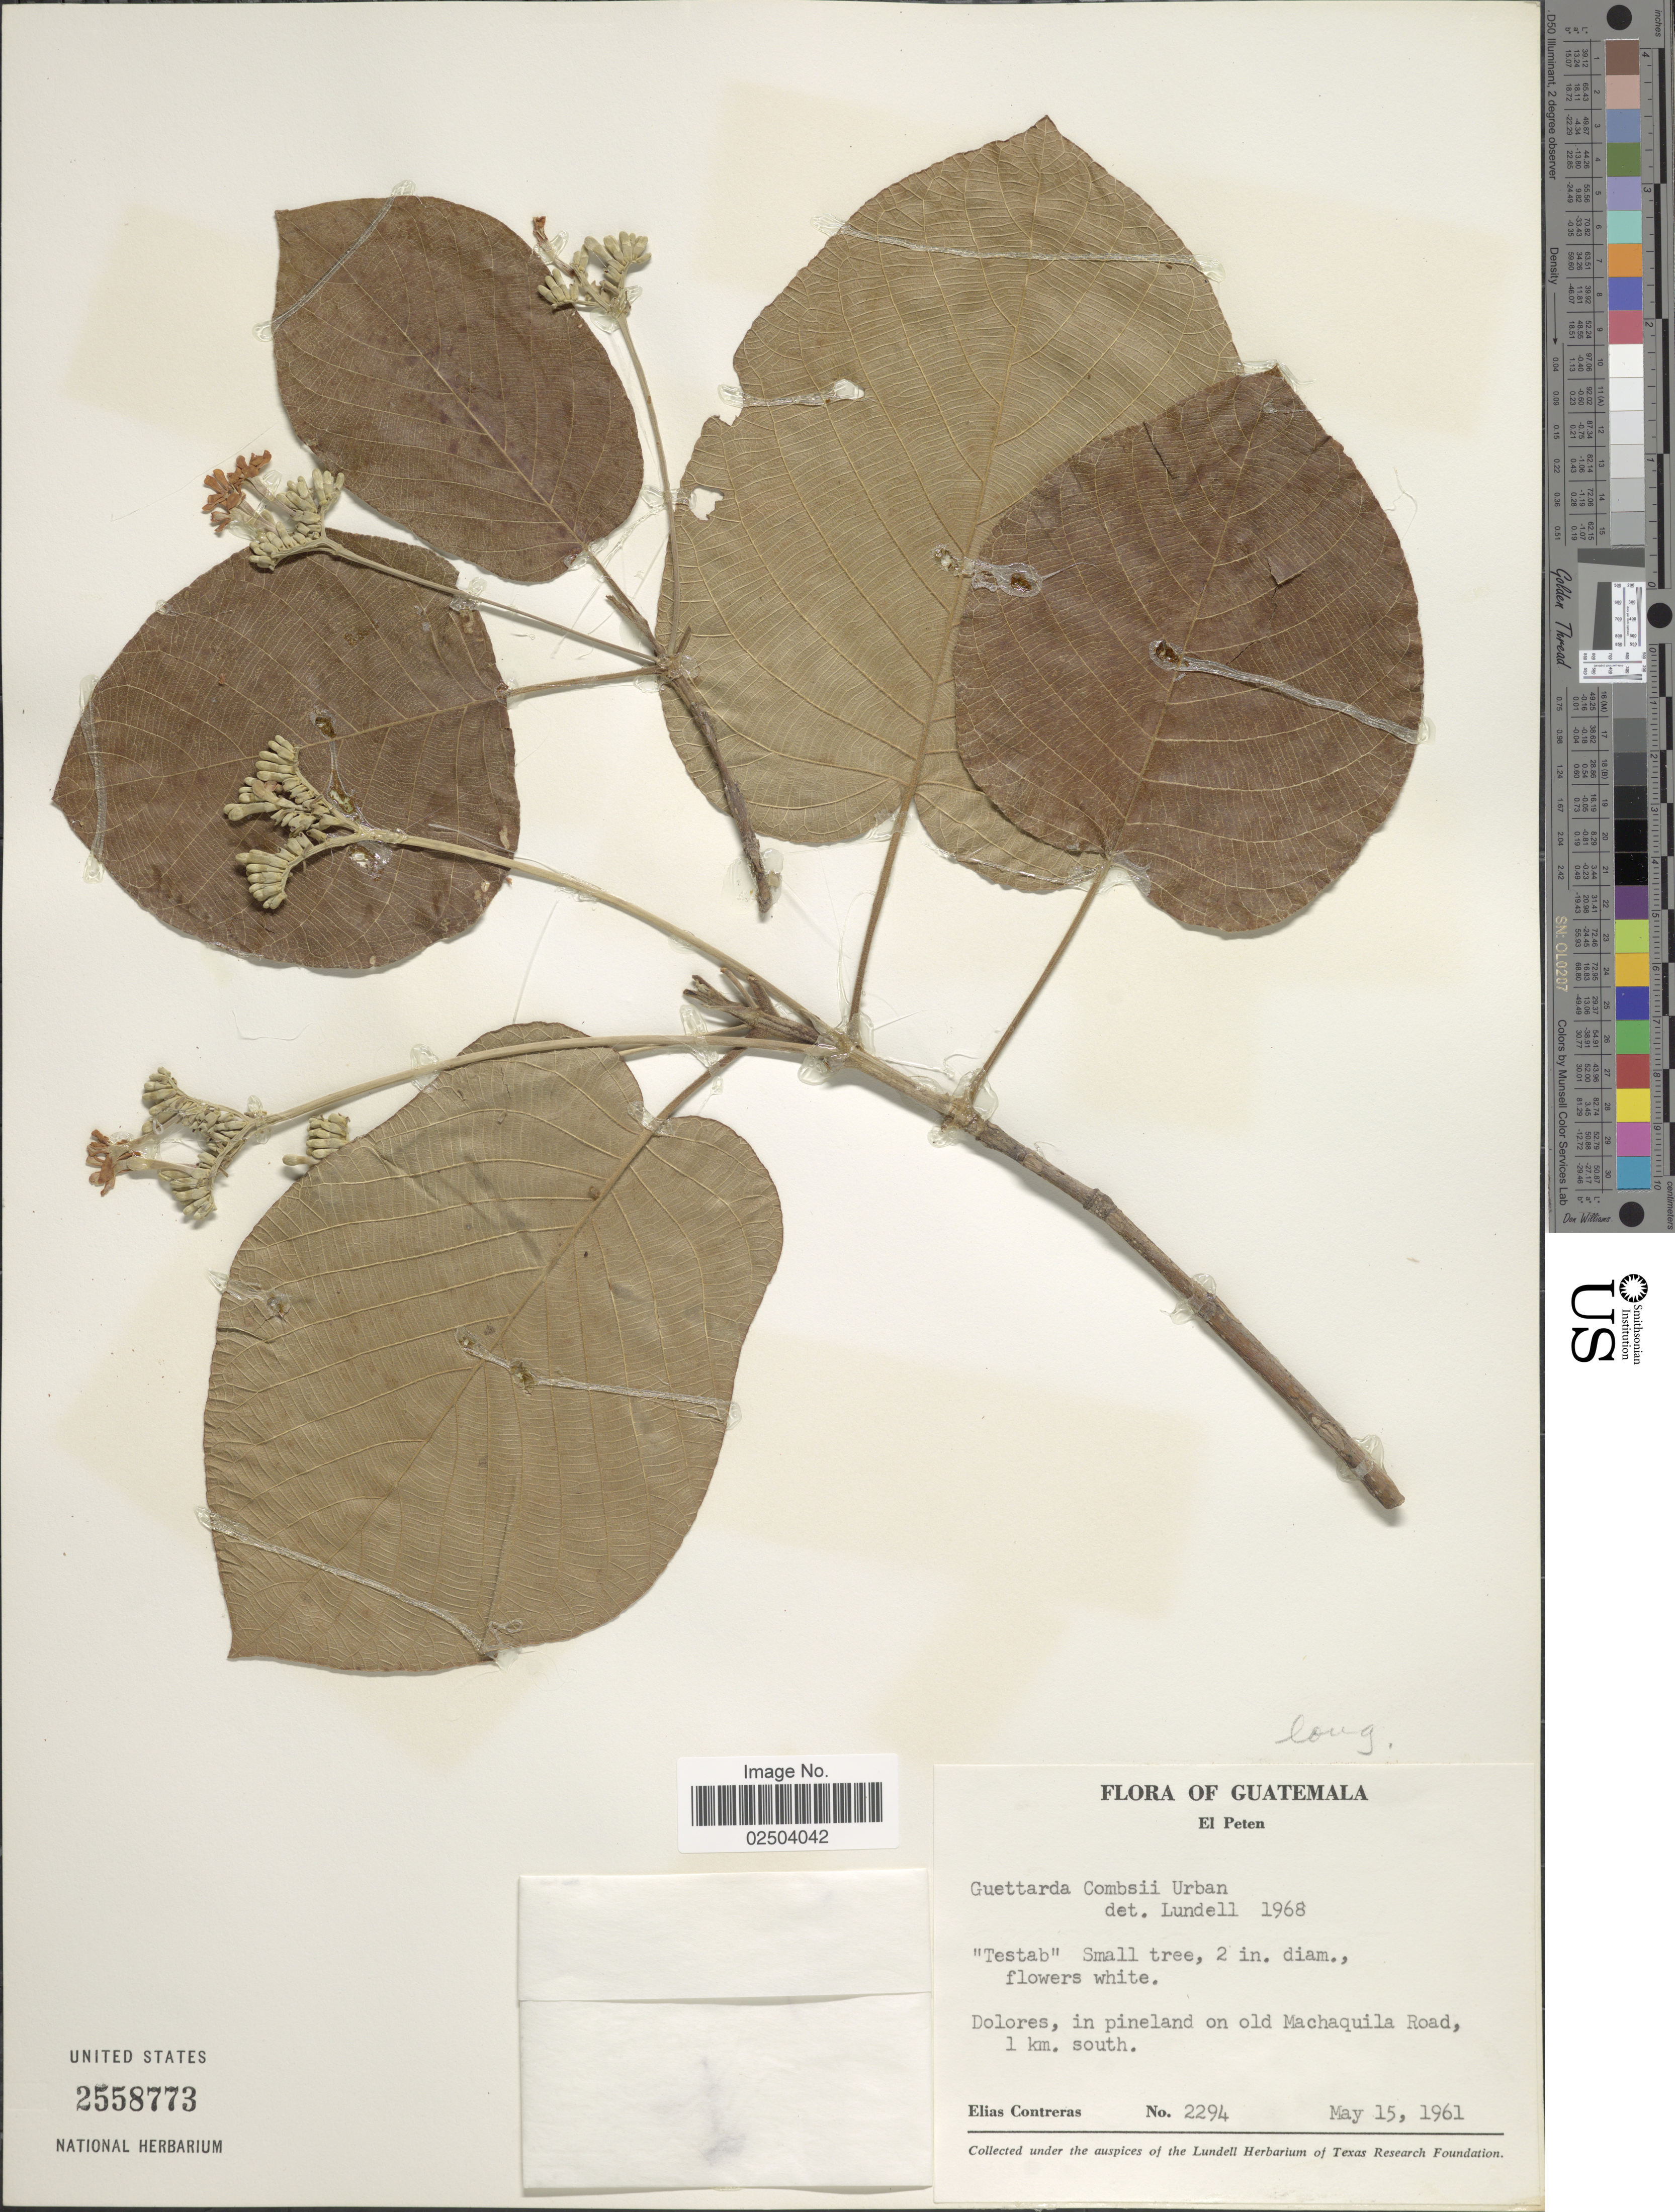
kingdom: Plantae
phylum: Tracheophyta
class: Magnoliopsida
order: Gentianales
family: Rubiaceae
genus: Guettarda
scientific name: Guettarda combsii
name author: Urb.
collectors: E. Contreras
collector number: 2294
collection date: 1961-05-15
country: Guatemala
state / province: El Petén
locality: Dolores, in pineland on old Machaquila Road, 1 km. south.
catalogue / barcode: US 2558773